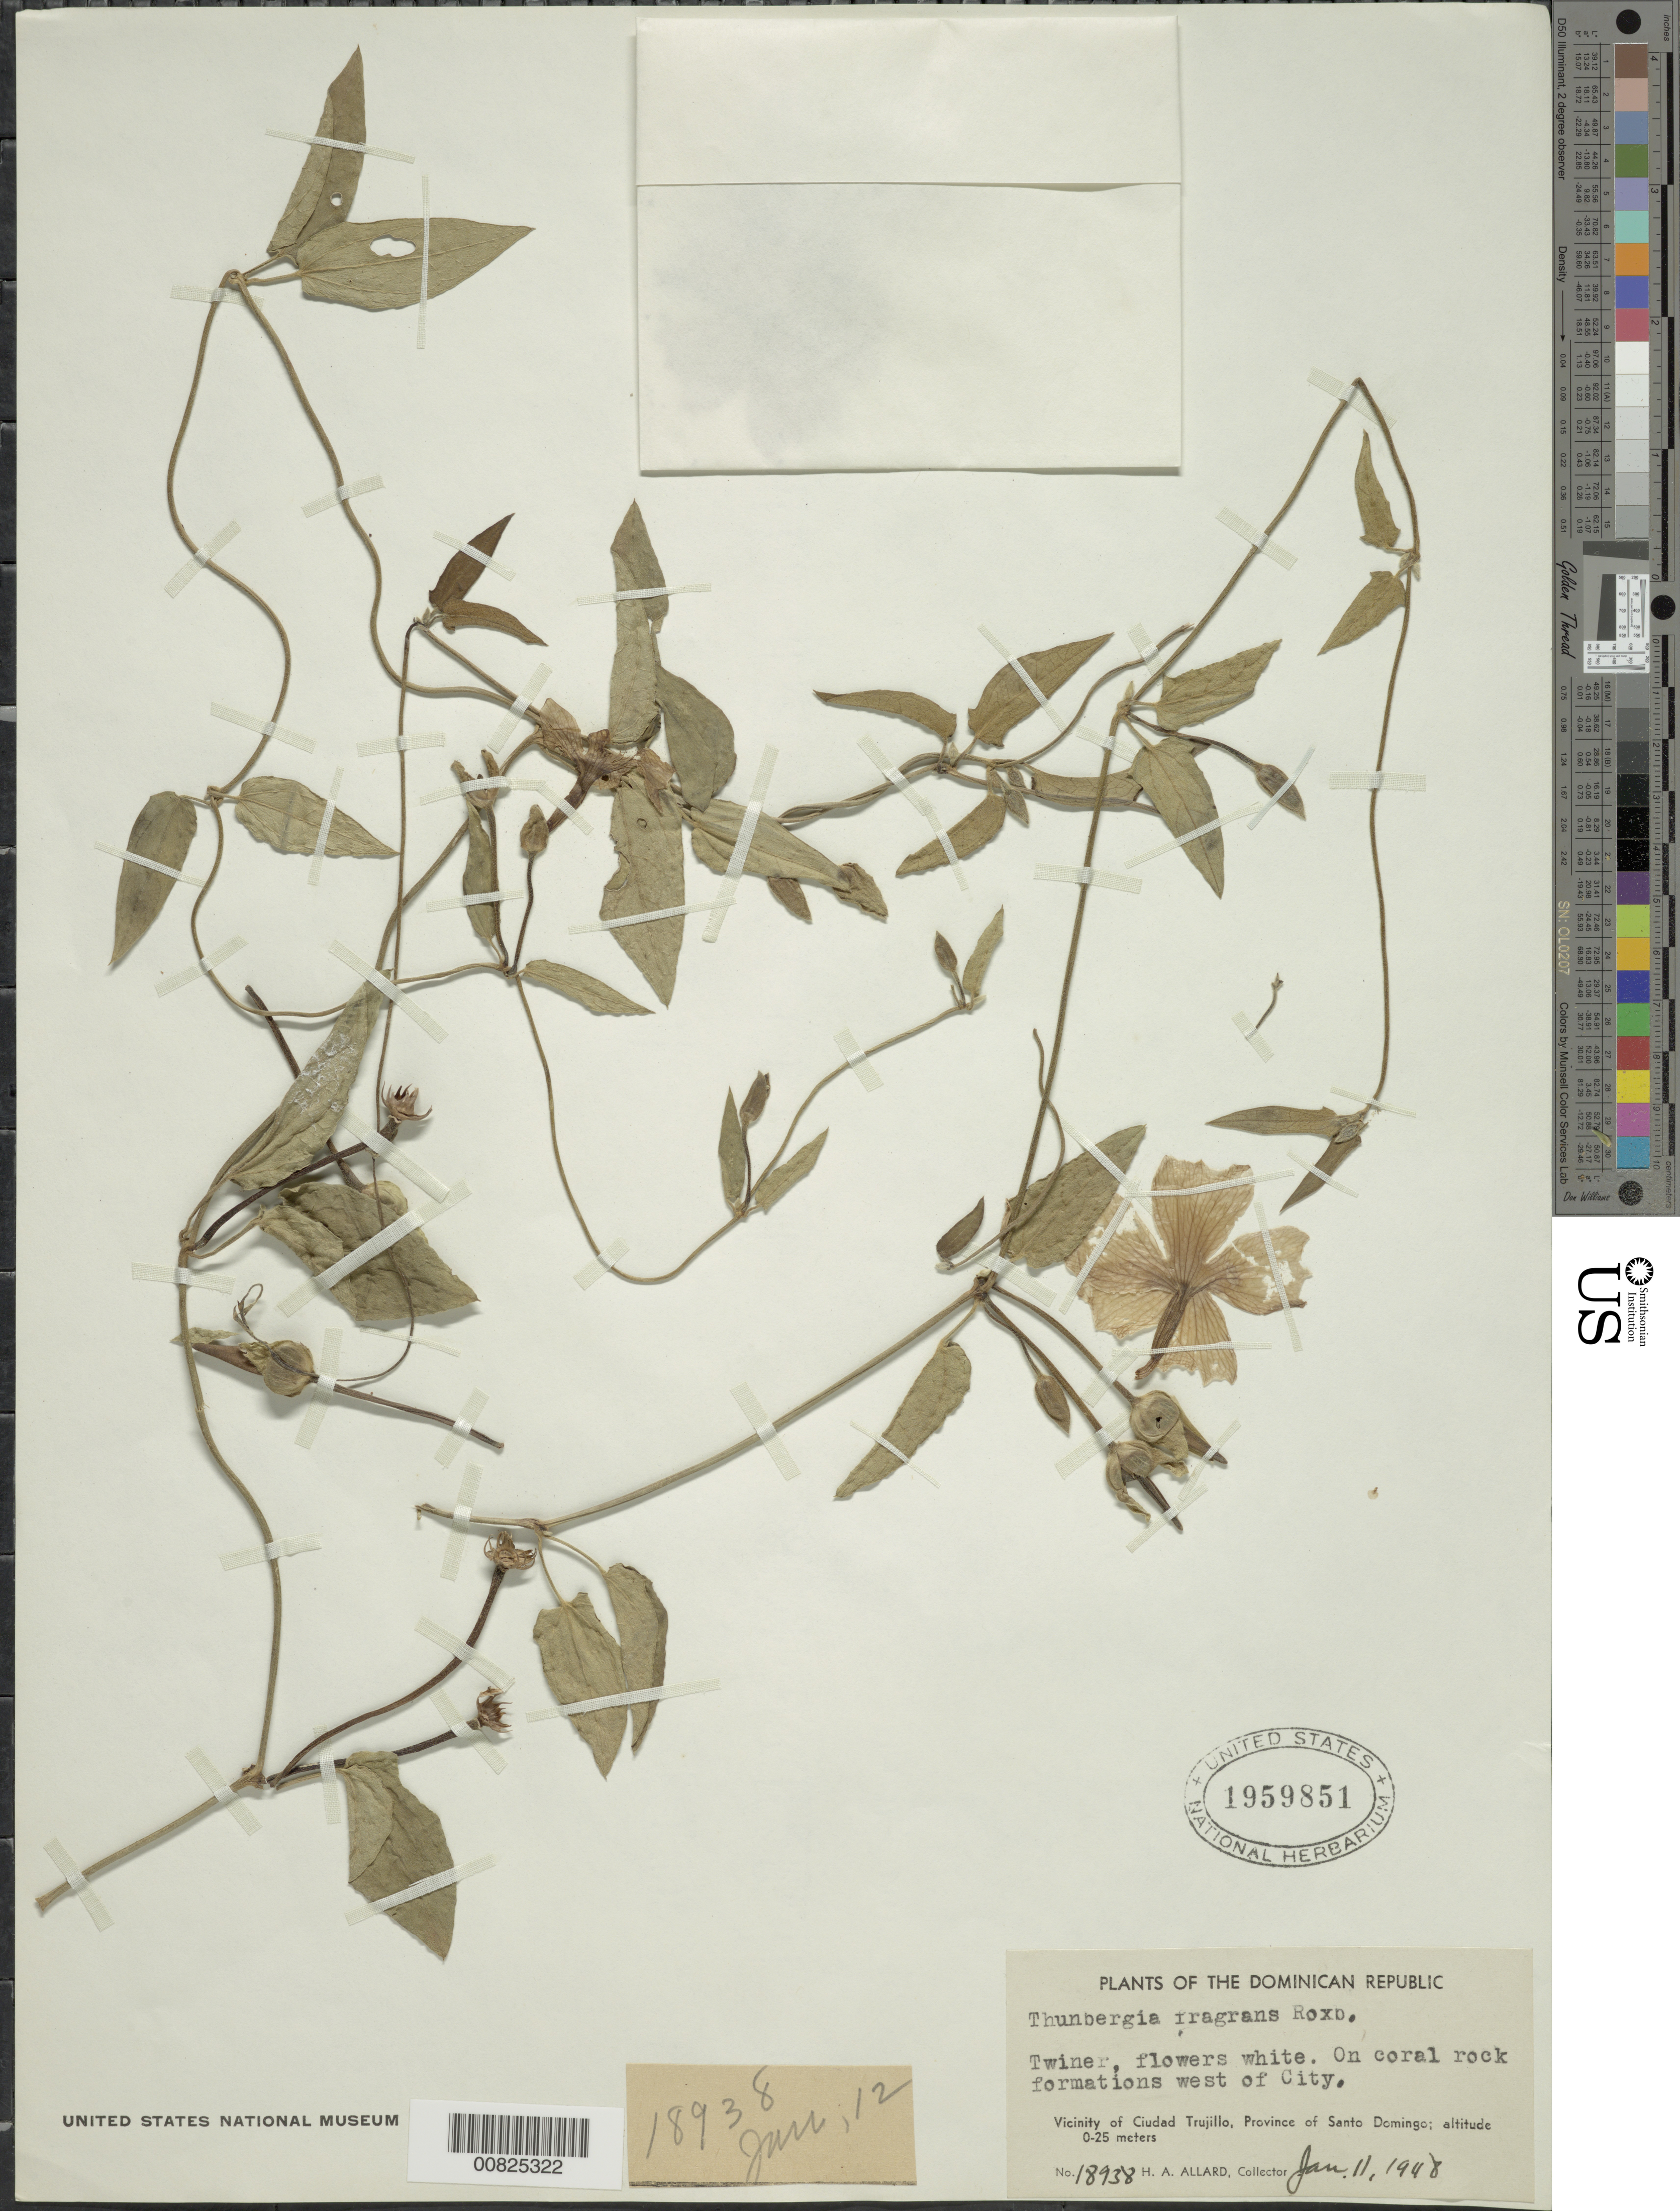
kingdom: Plantae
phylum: Tracheophyta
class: Magnoliopsida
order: Lamiales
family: Acanthaceae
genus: Thunbergia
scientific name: Thunbergia fragrans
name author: Roxb.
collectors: H. A. Allard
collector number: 18938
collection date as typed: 11 Jan 1948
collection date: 1948-01-11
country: Dominican Republic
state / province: Distrito Nacional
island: Hispaniola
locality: Vicinity of Santo Domingo City, W of city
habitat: On coral rock formations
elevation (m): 0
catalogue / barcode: US 1959851